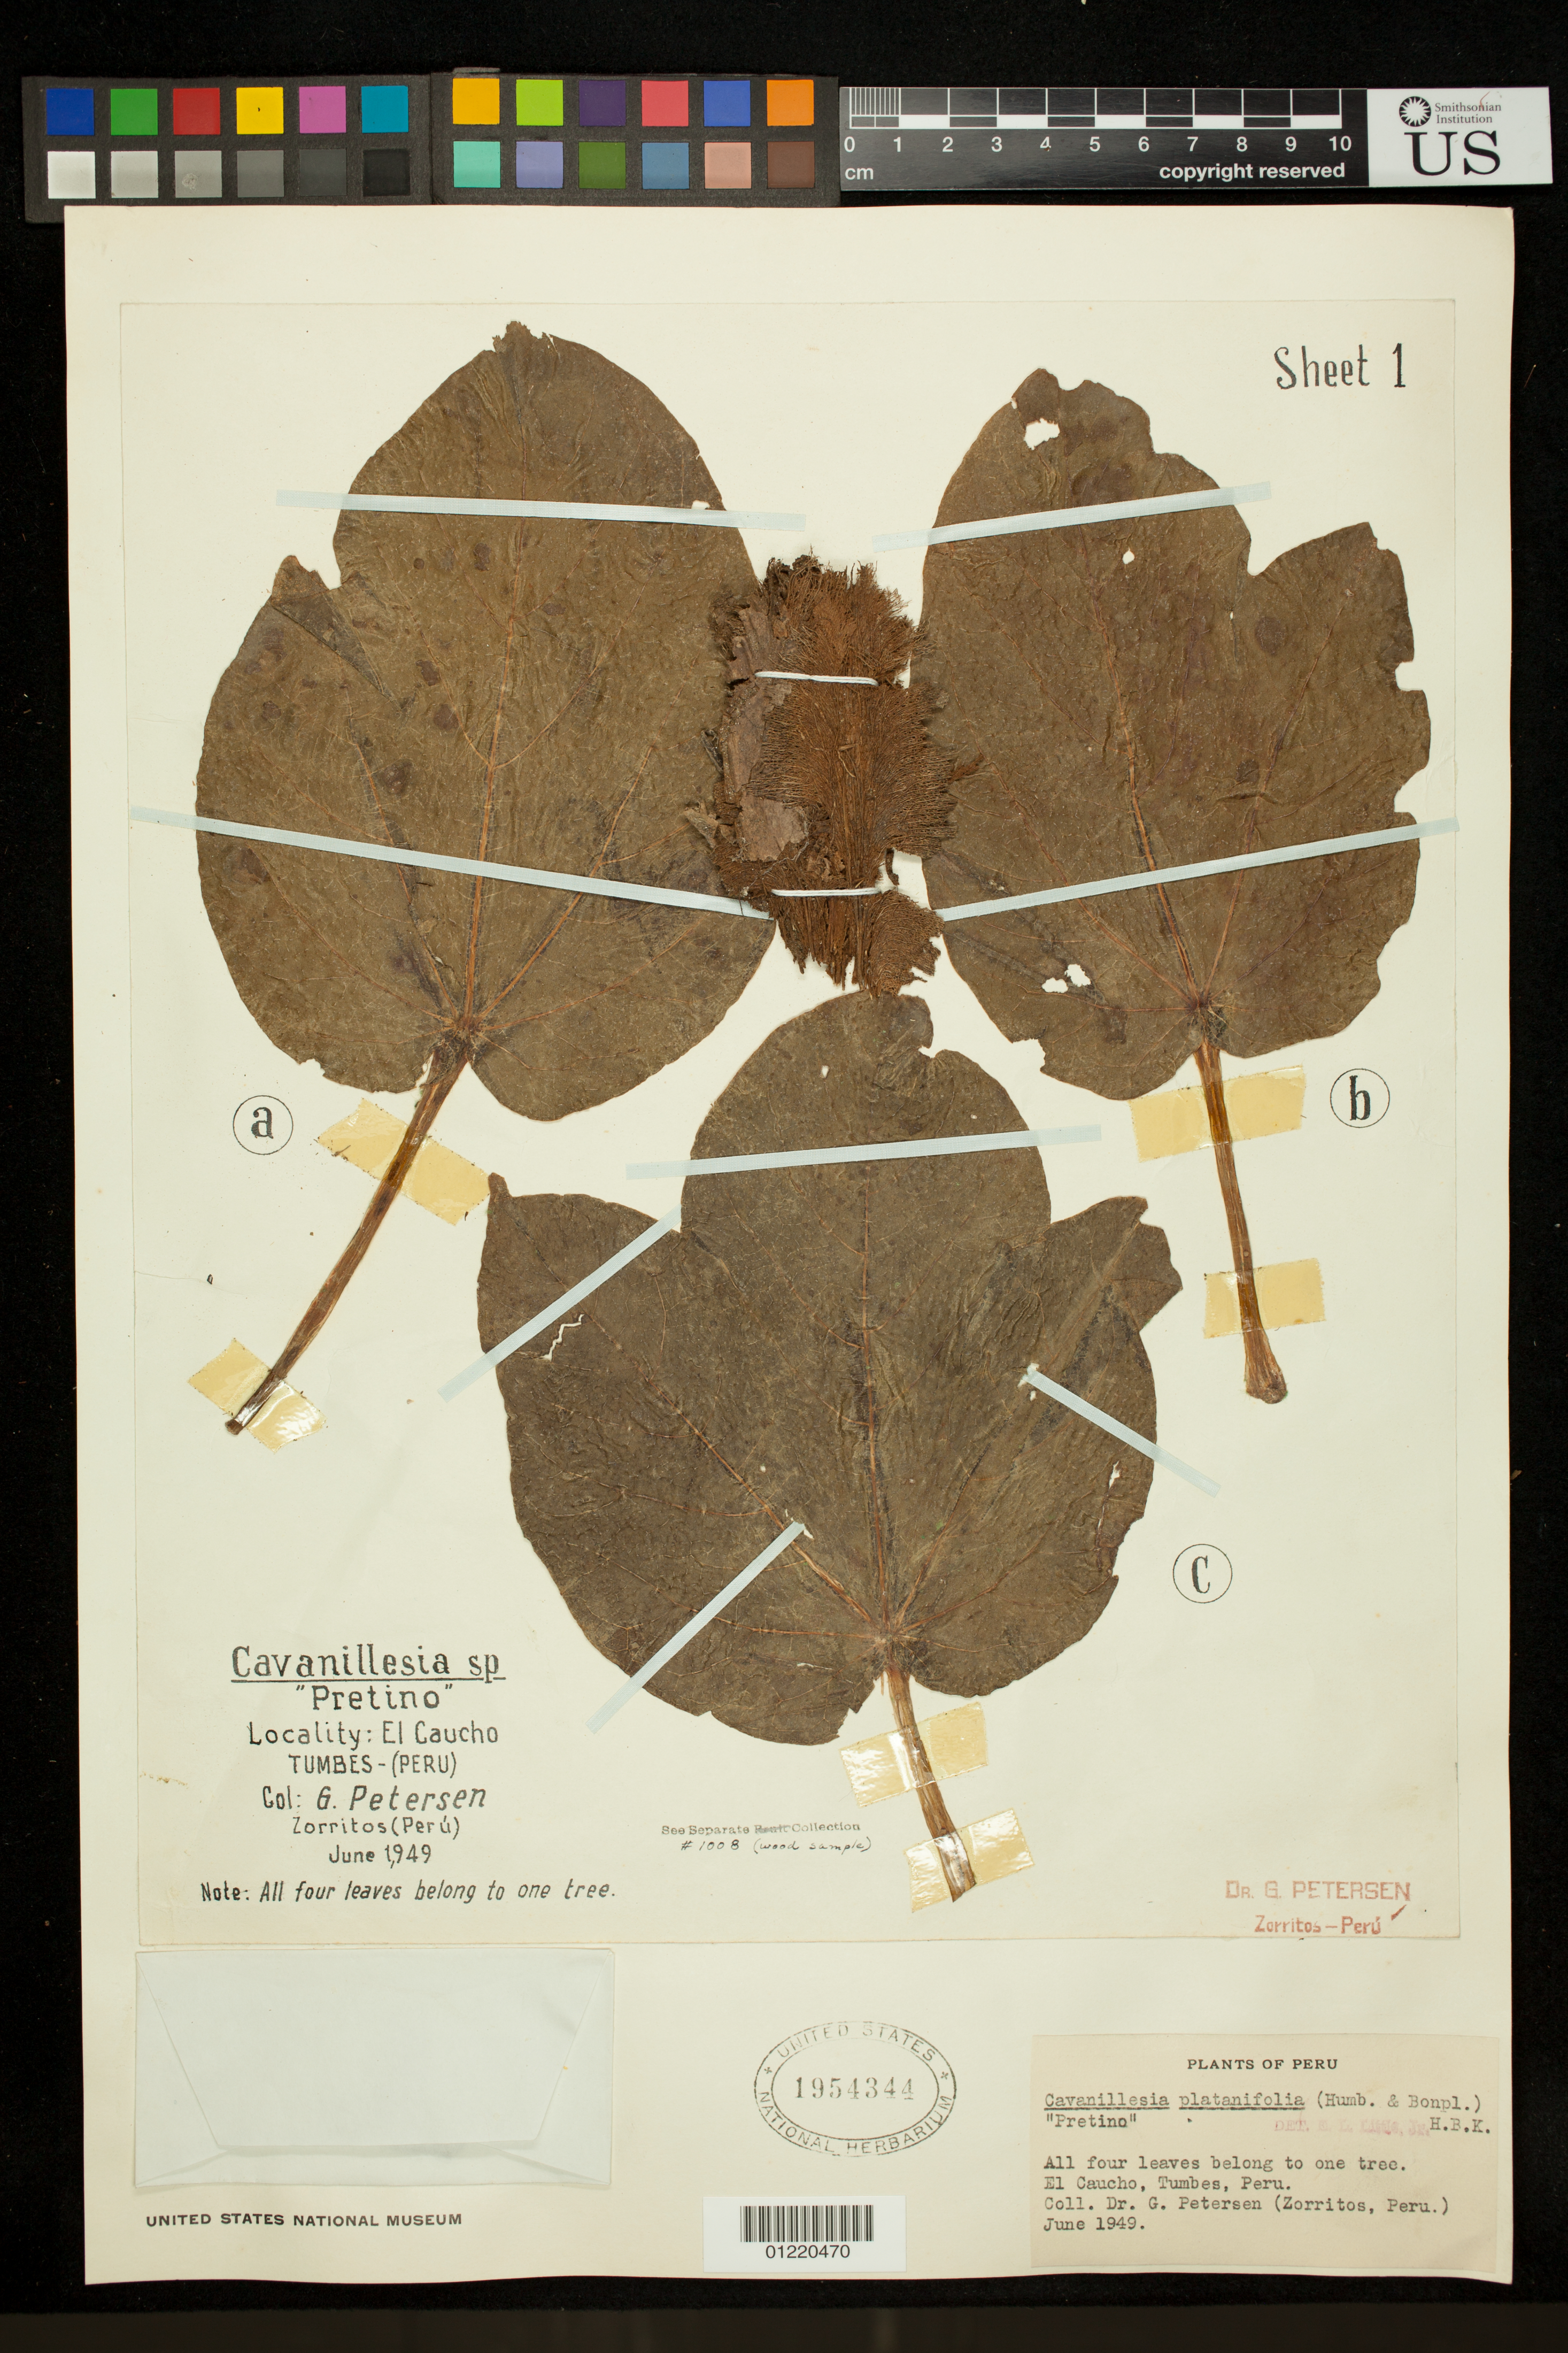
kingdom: Plantae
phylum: Tracheophyta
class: Magnoliopsida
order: Malvales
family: Malvaceae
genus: Cavanillesia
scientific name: Cavanillesia platanifolia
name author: (Bonpl.) Kunth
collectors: G. Petersen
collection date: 1949-06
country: Peru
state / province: Tumbes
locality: El Caucho, Tumbes, Peru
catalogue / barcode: US 1954344